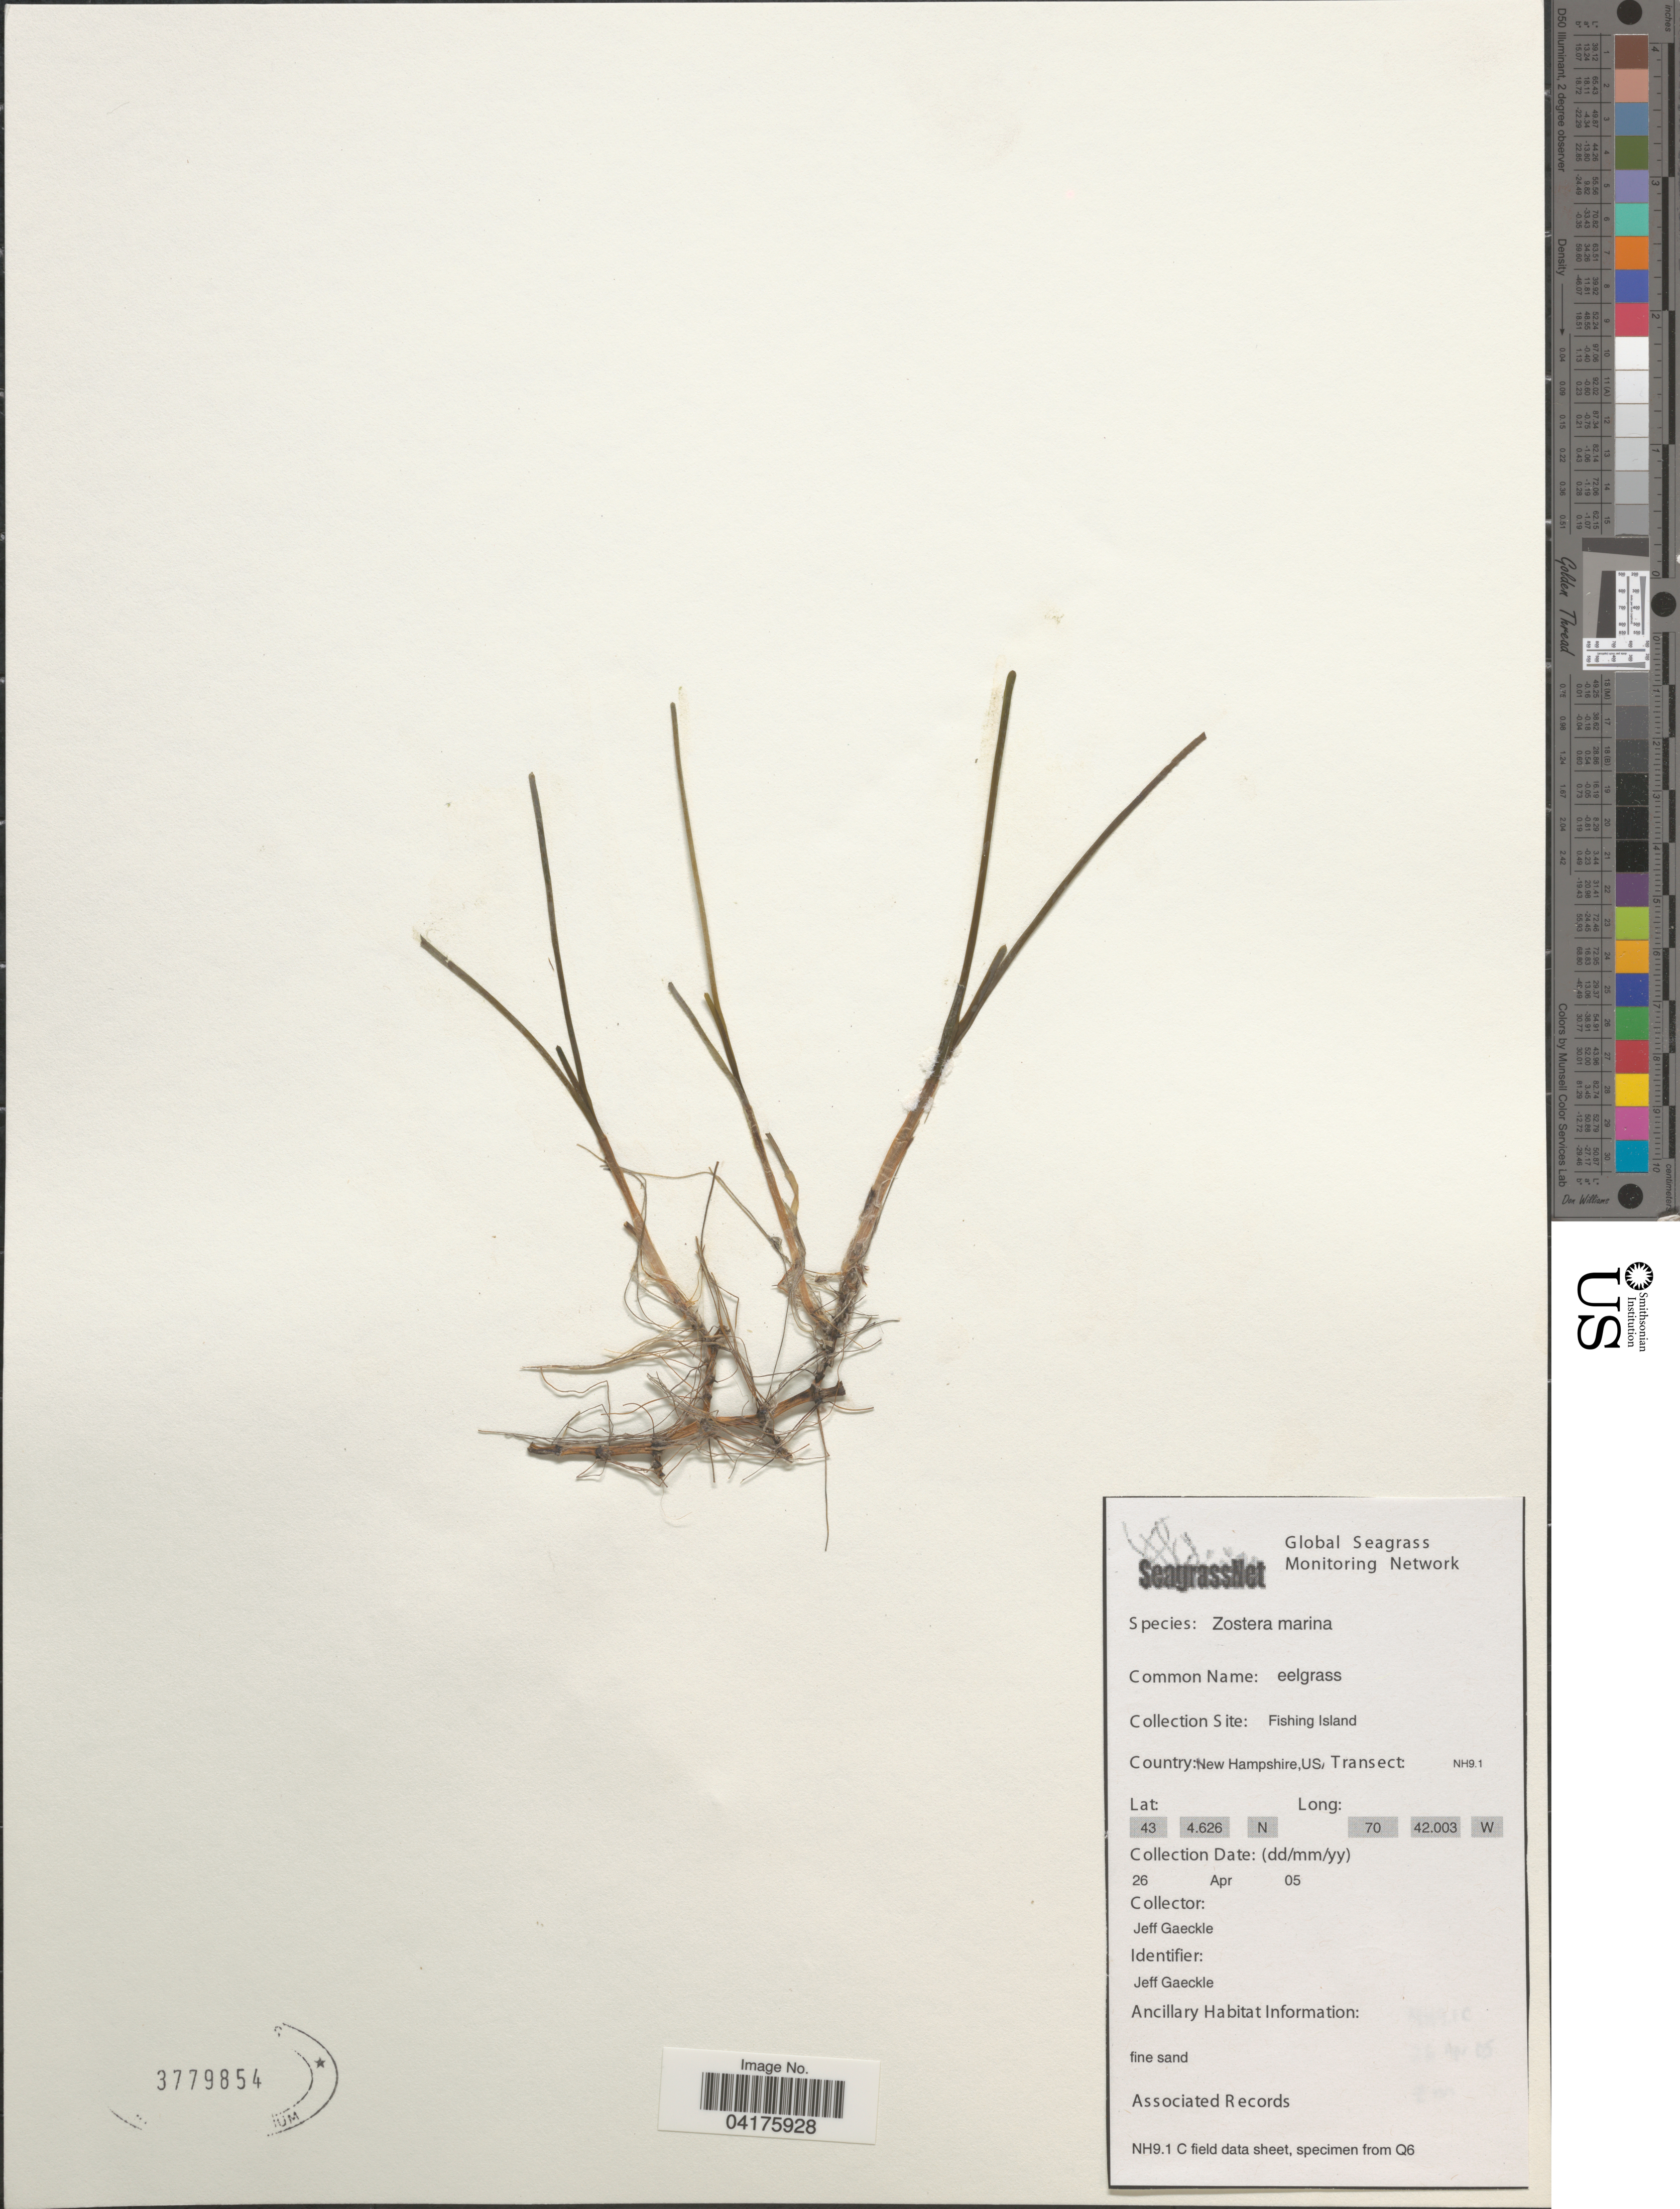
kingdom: Plantae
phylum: Tracheophyta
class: Liliopsida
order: Alismatales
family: Zosteraceae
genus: Zostera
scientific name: Zostera marina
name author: L.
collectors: J. Gaeckle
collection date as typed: Transcribed d/m/y: 26/4/5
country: United States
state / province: New Hampshire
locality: Fishing Island. Transect: NH9.1.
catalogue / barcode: US 3779854